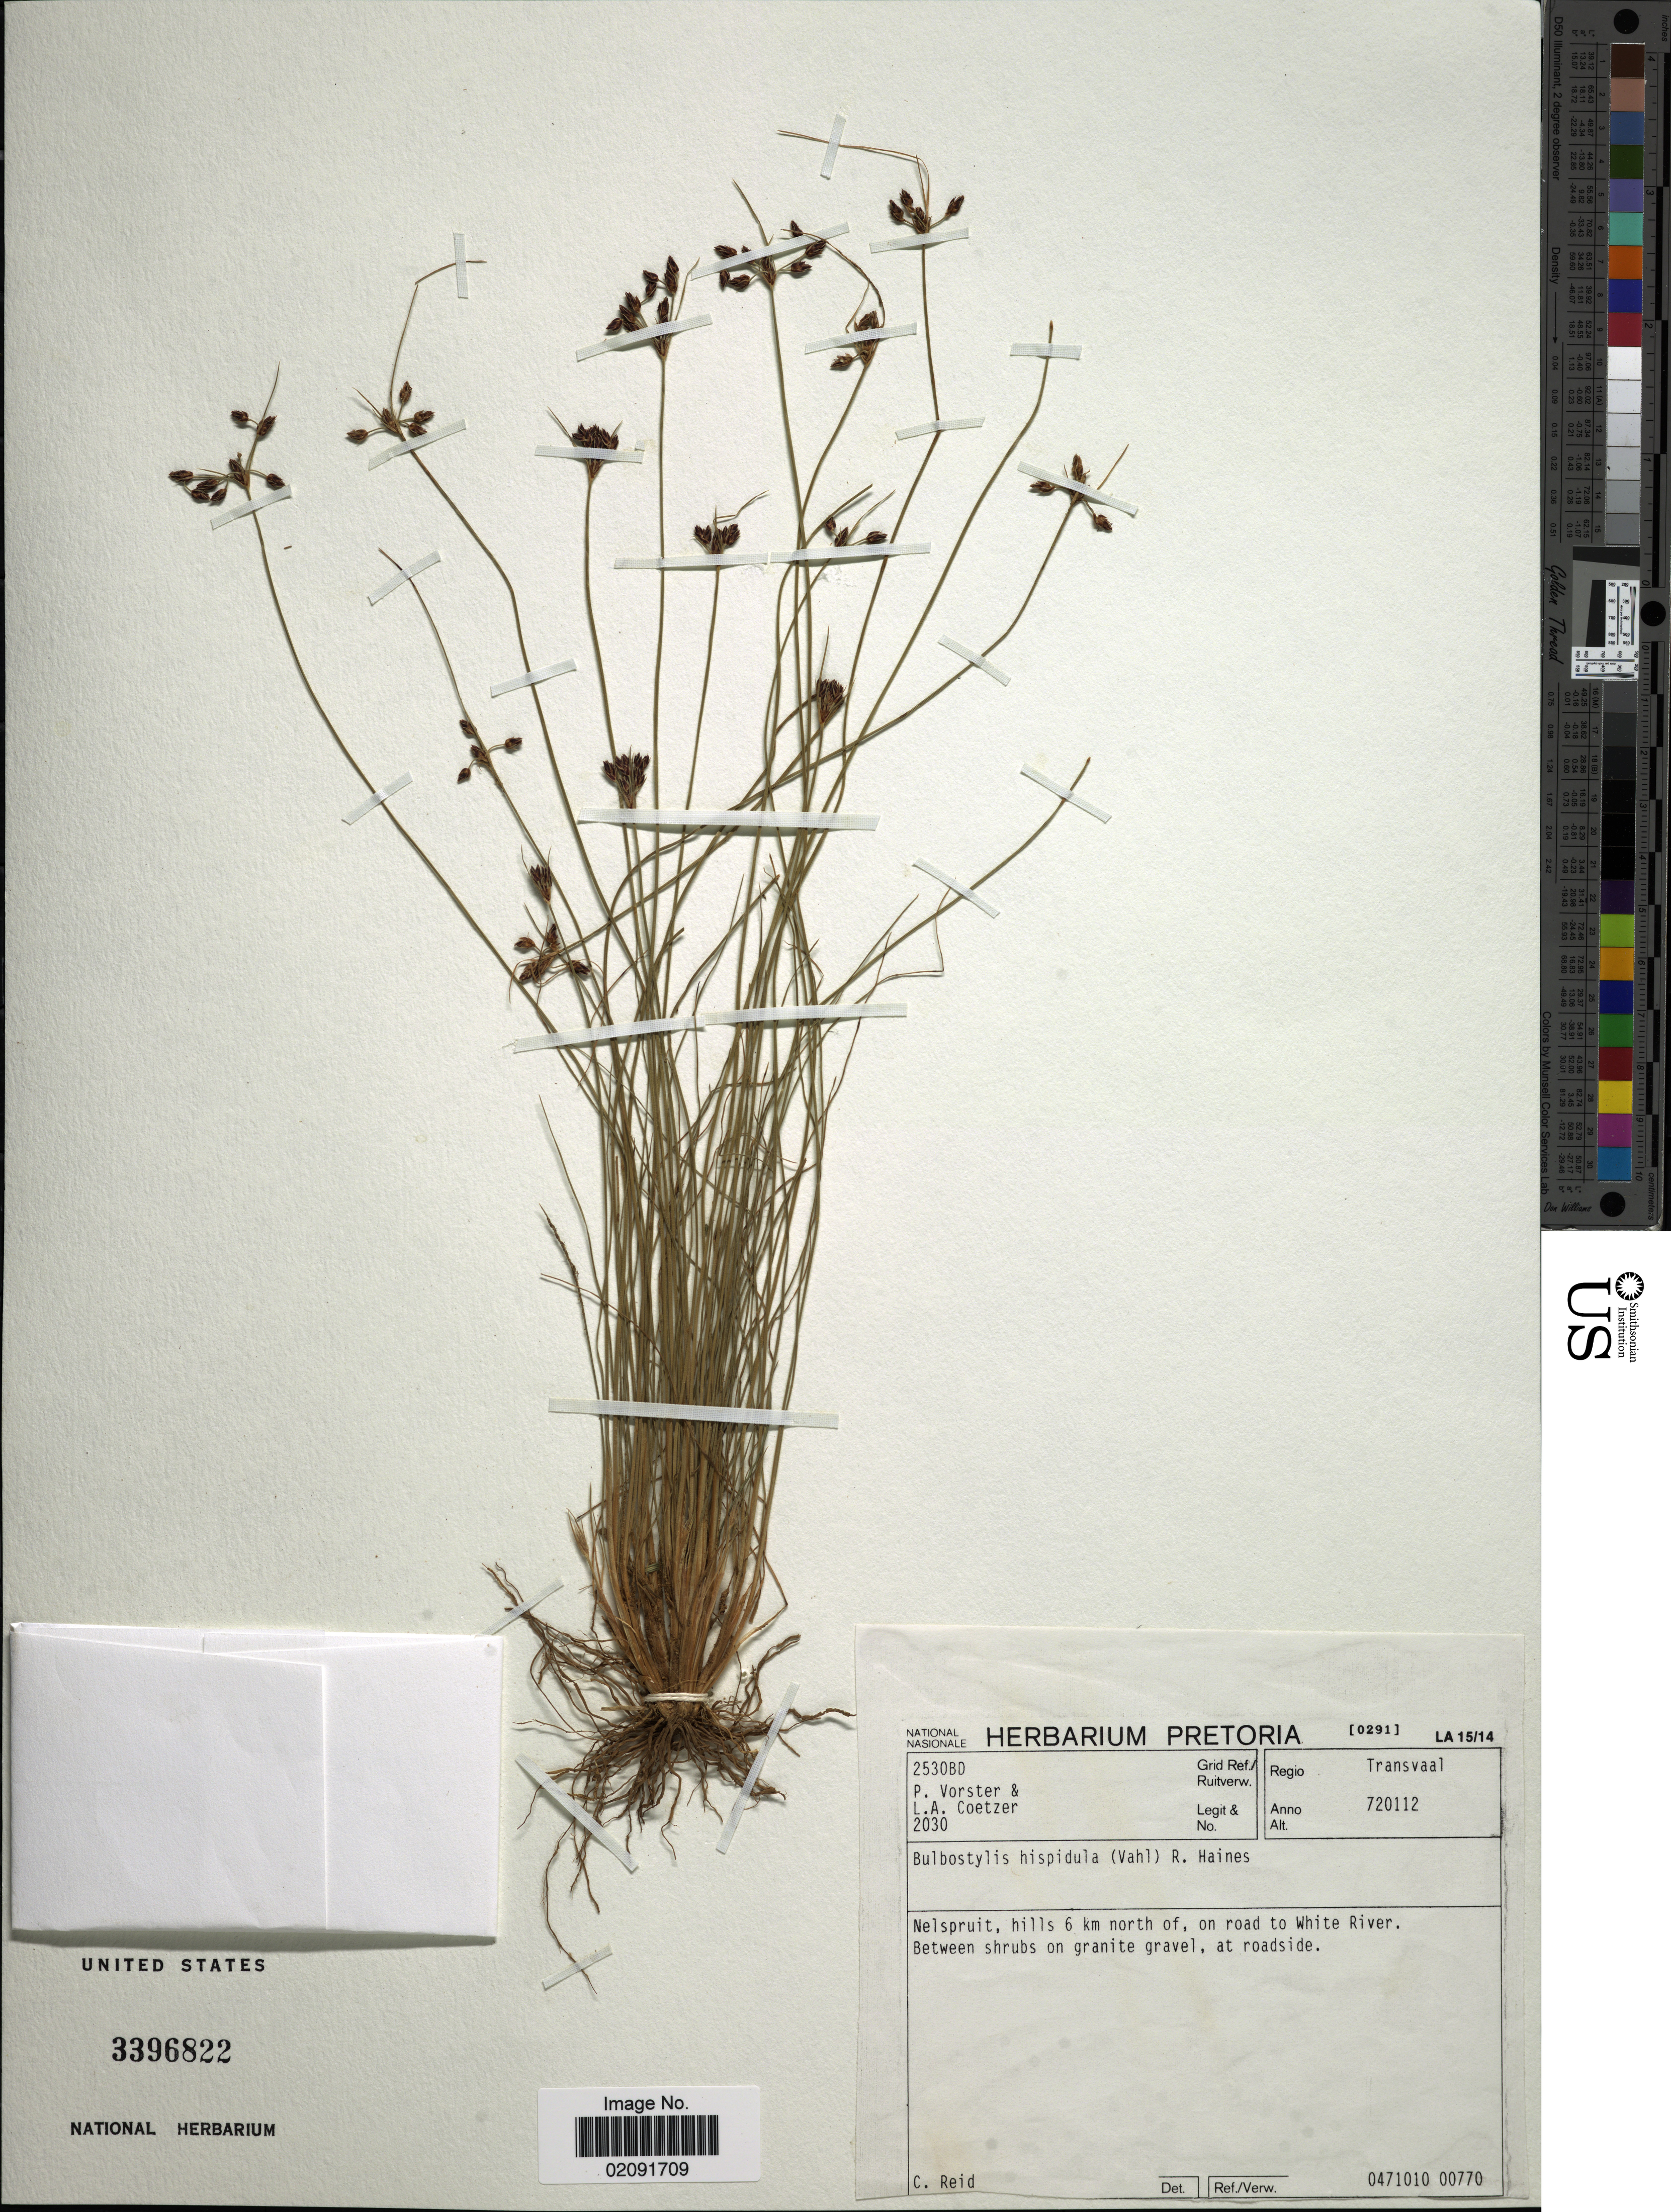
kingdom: Plantae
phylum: Tracheophyta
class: Liliopsida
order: Poales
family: Cyperaceae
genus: Bulbostylis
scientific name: Bulbostylis hispidula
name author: (Vahl) R.W. Haines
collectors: P. Vorster & L. Coetzer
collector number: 2030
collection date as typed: Transcribed d/m/y: 12/1/72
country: South Africa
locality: Regio Transvaal. Nelspruit, hills 6 km north of, on road to White River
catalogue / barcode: US 3396822